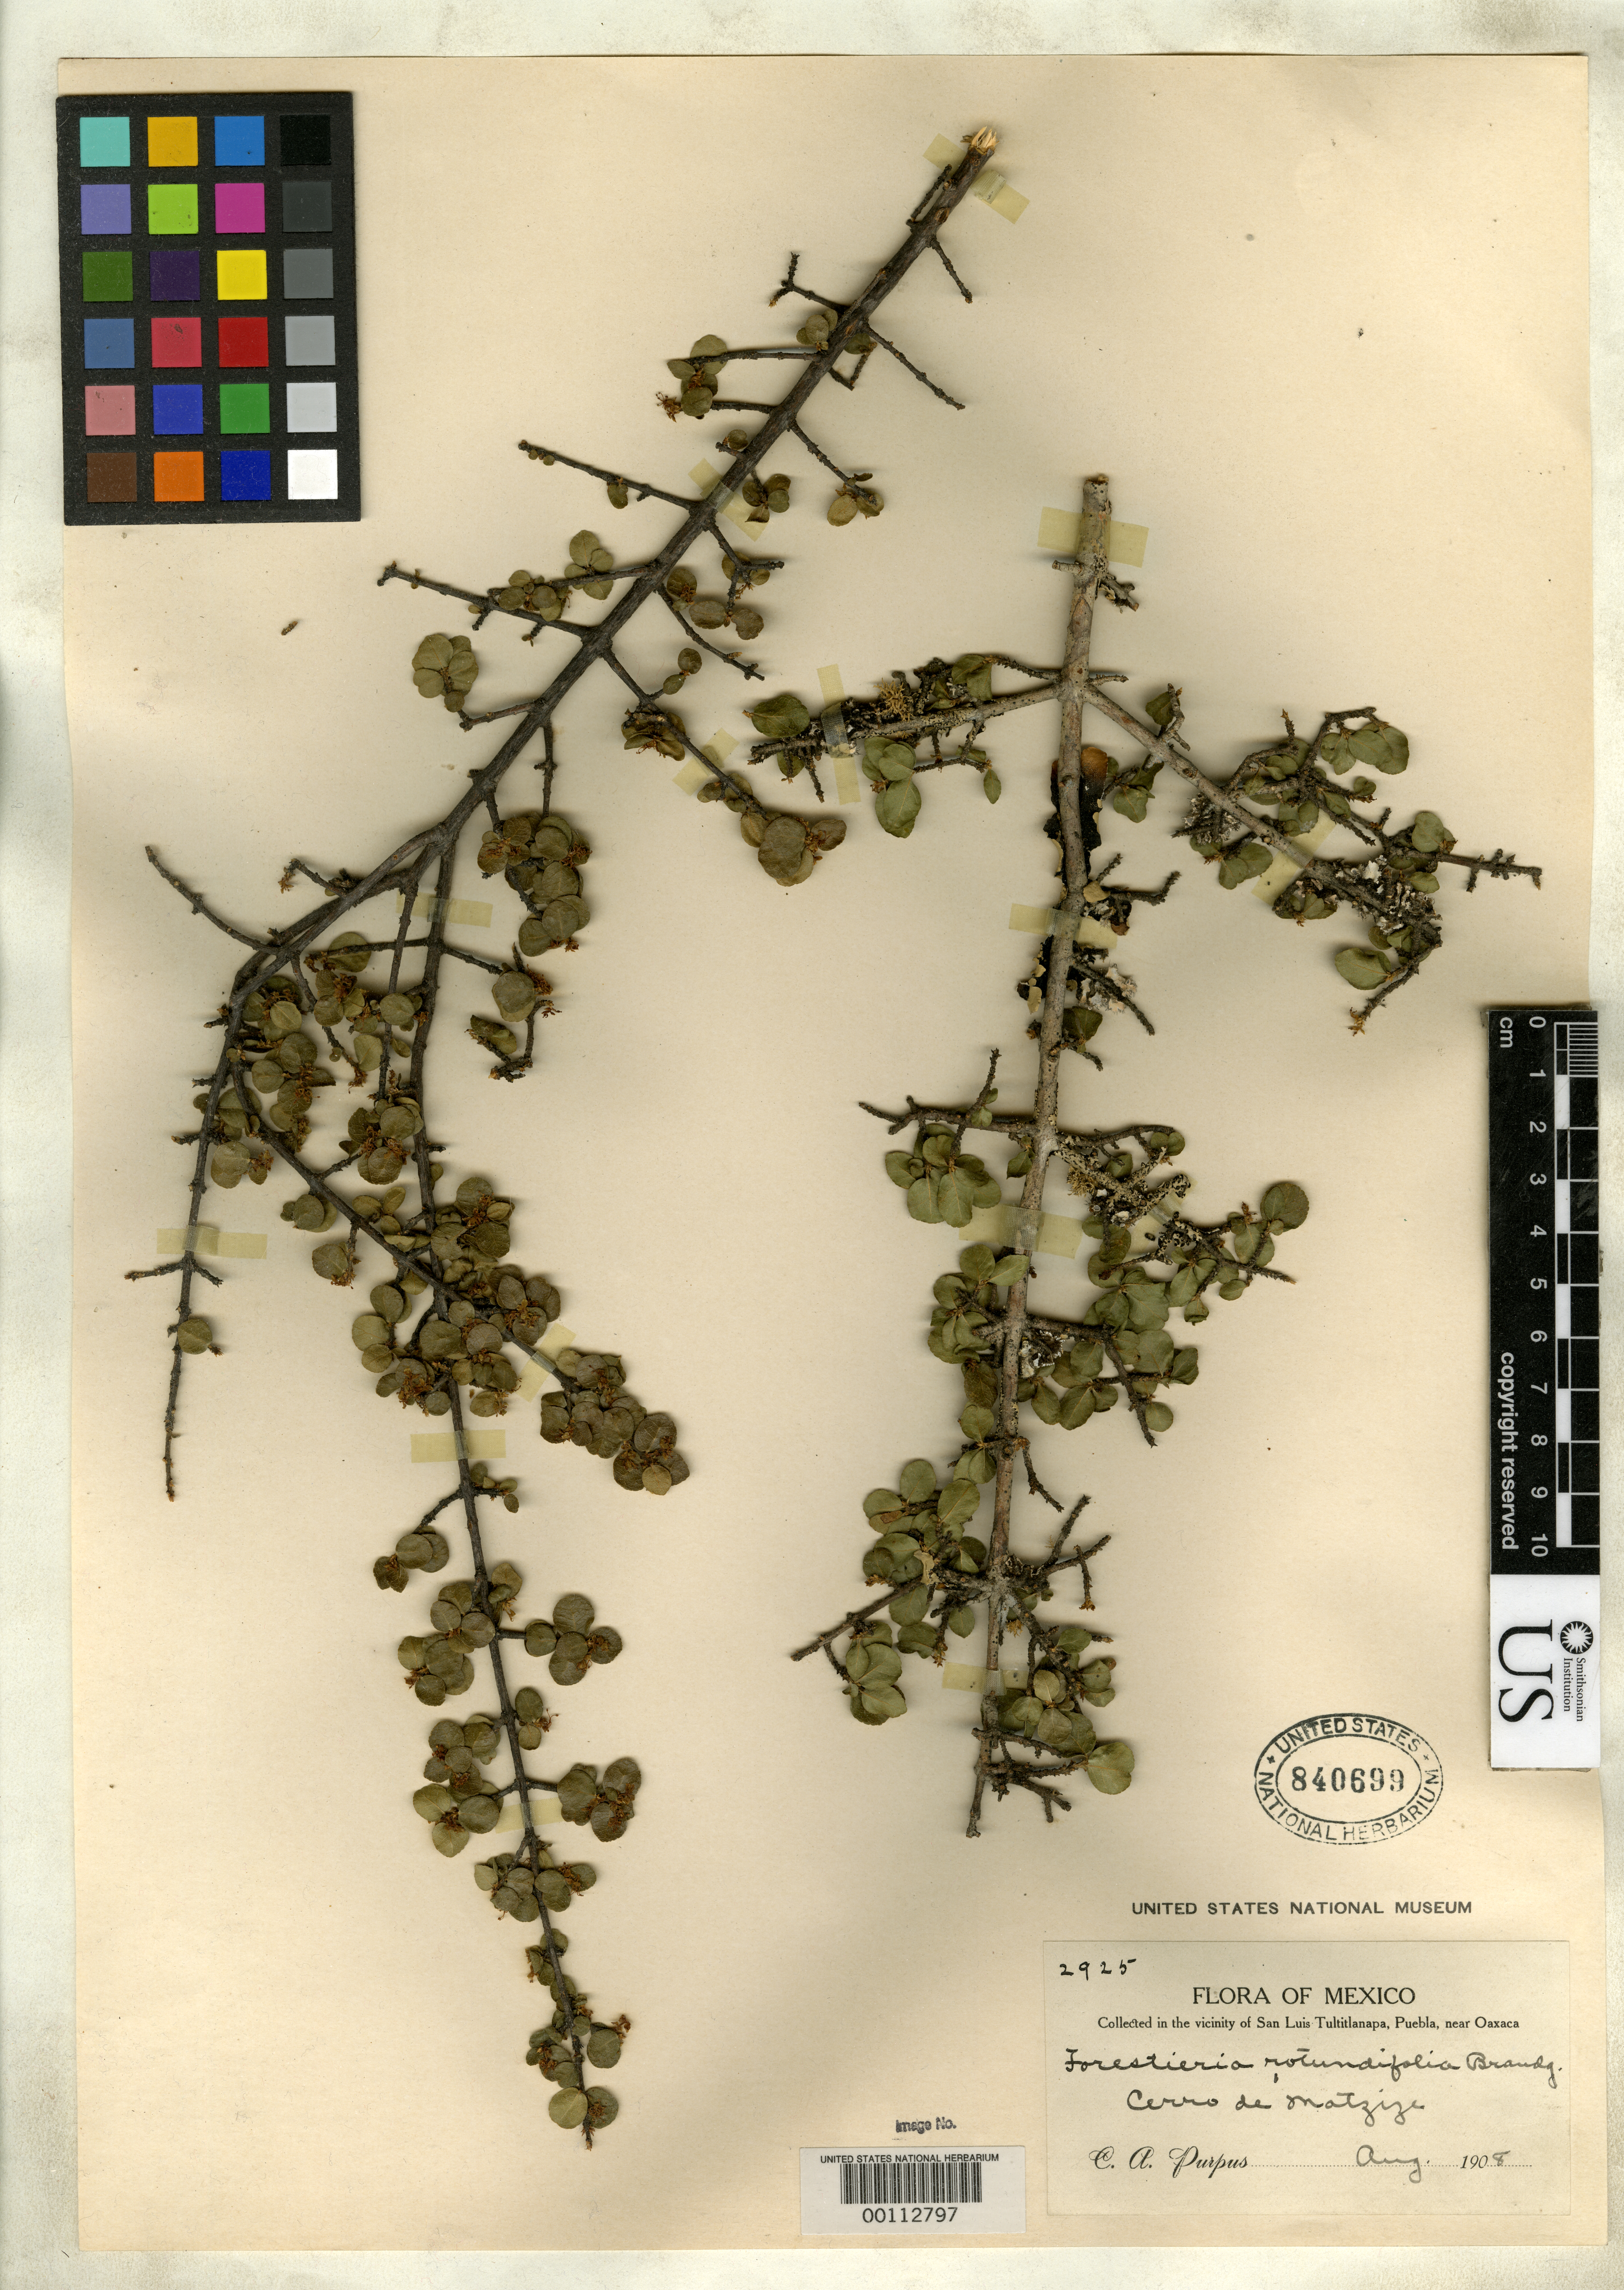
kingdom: Plantae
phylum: Tracheophyta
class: Magnoliopsida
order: Malpighiales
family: Euphorbiaceae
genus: Adelia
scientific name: Adelia rotundifolia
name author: Brandegee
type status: Isotype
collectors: C. A. Purpus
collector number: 2925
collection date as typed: Aug 1908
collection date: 1908-08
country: Mexico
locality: Cerro de Matzize.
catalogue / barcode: US 840699